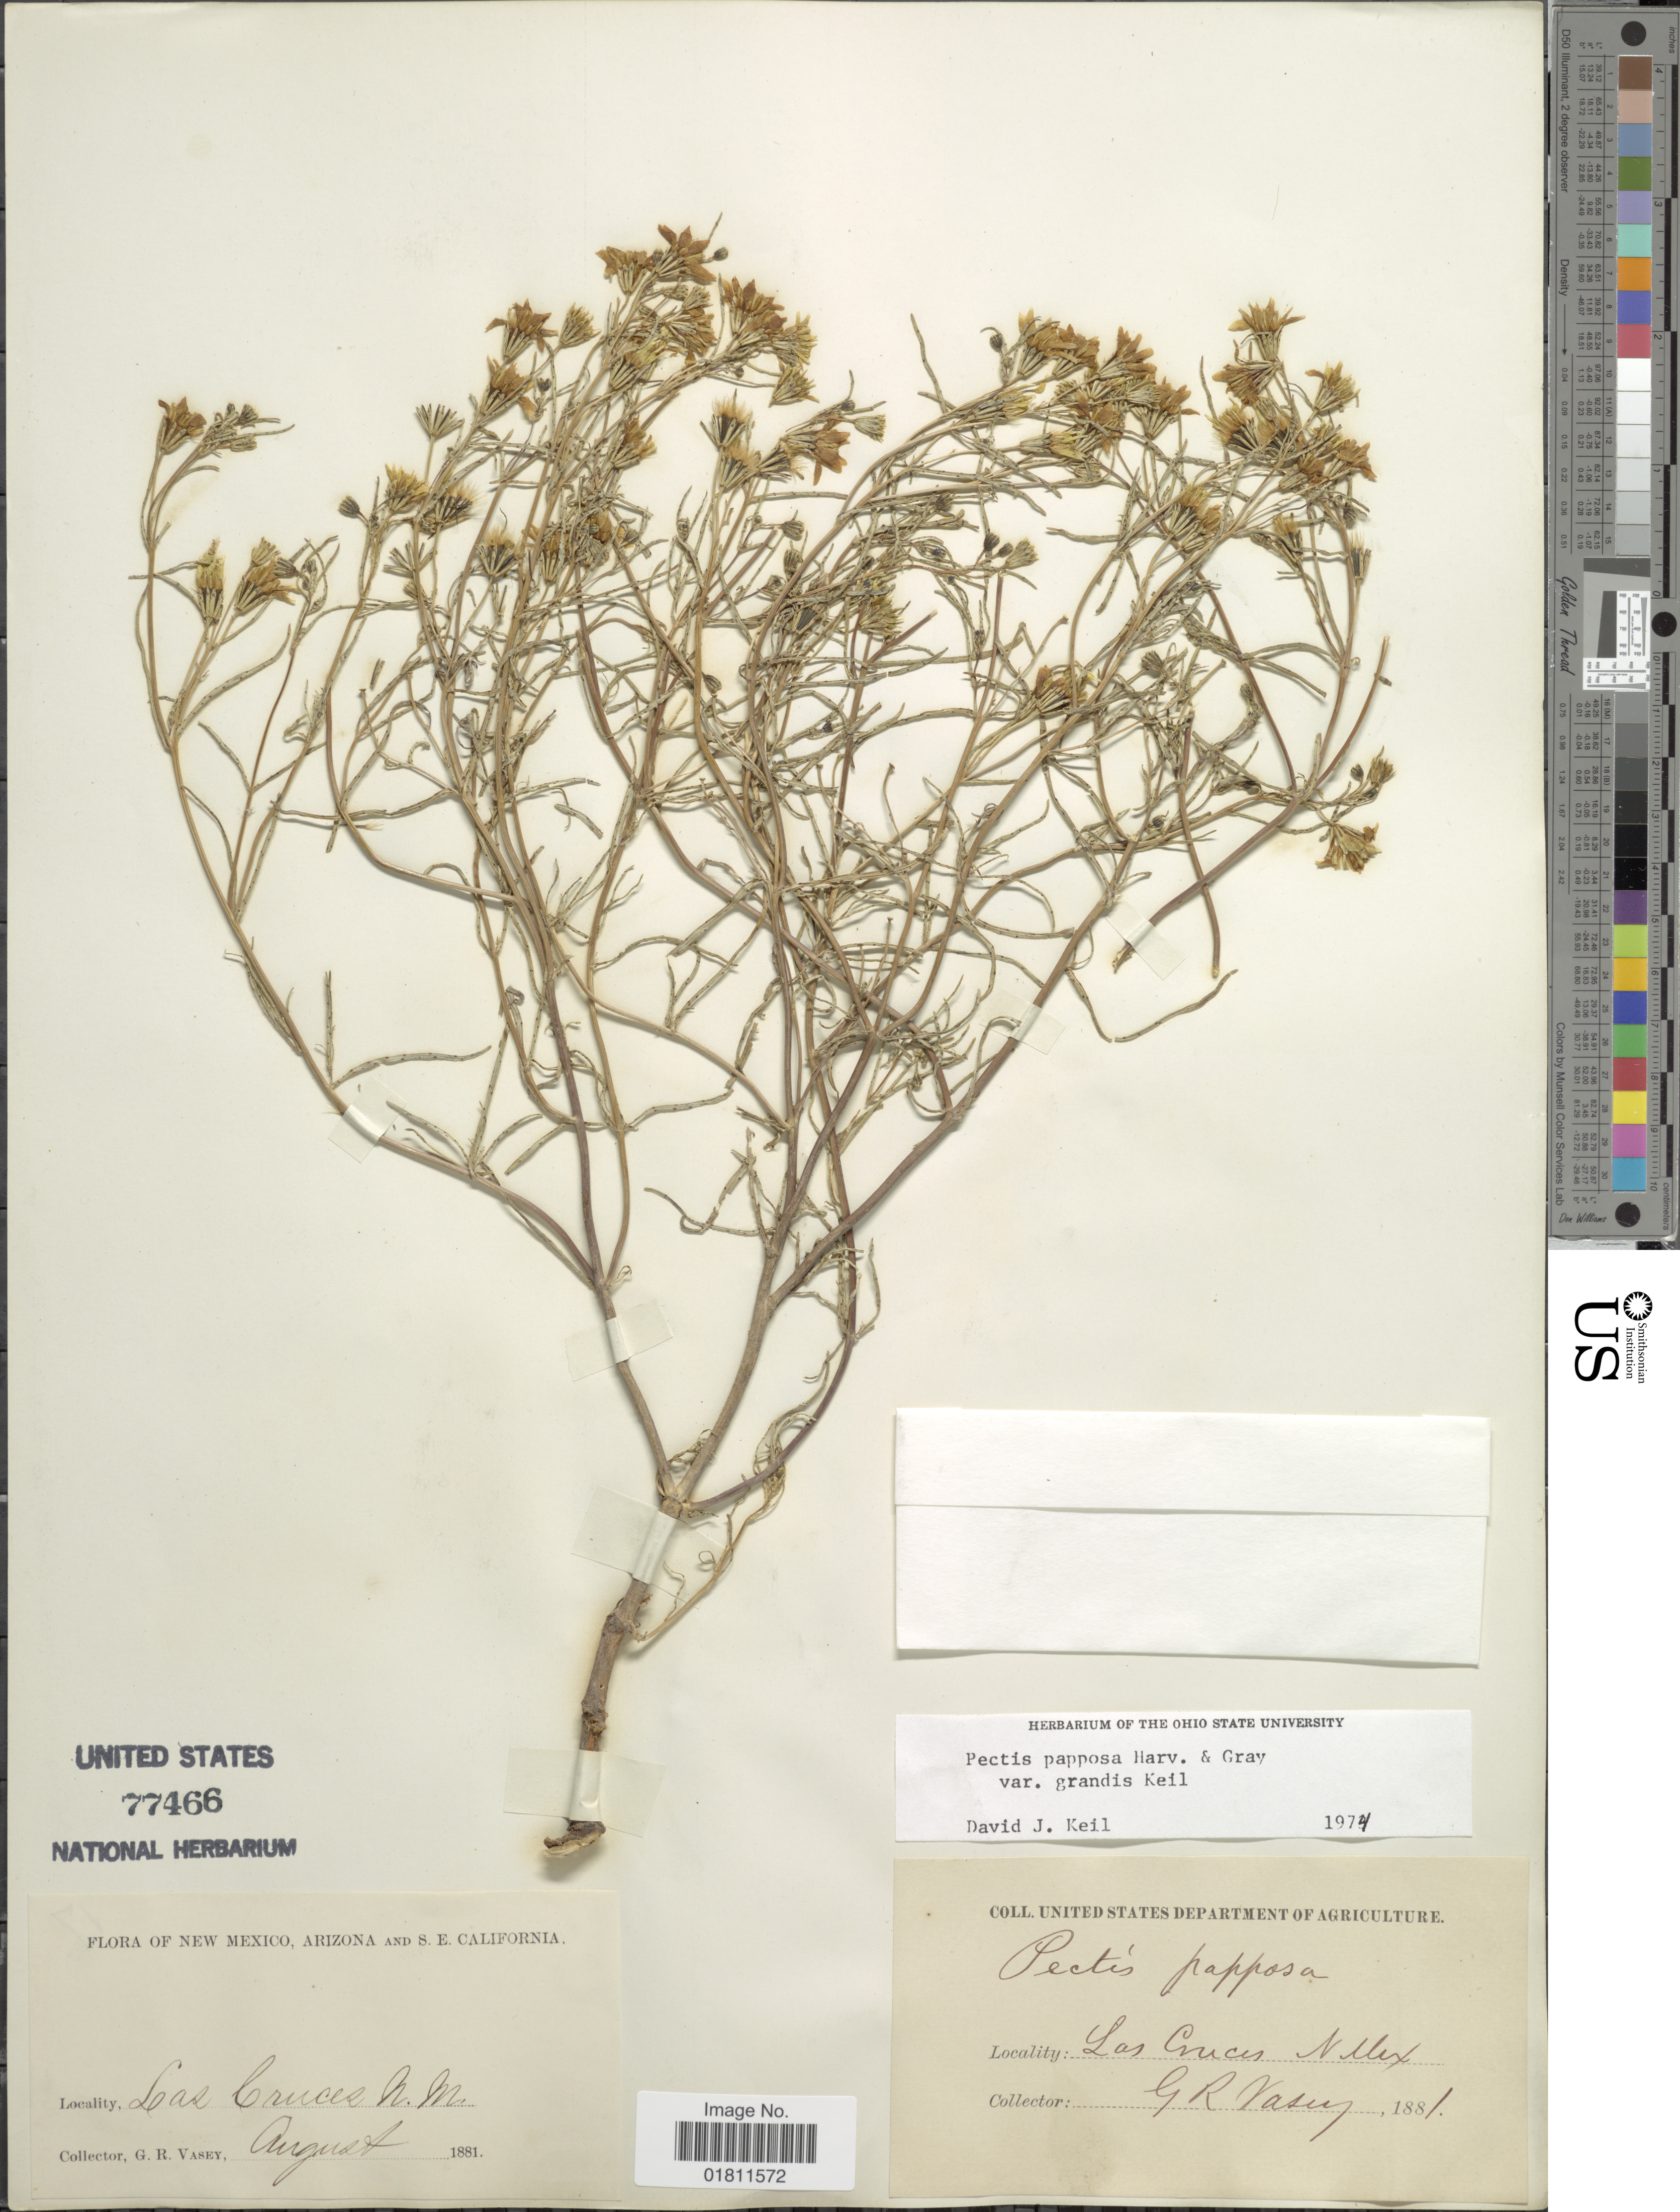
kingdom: Plantae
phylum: Tracheophyta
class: Magnoliopsida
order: Asterales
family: Asteraceae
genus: Pectis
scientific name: Pectis papposa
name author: Harv. & A. Gray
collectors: G. R. Vasey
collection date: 1881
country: United States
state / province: New Mexico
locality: Las Cruces, N. Mex.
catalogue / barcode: US 77466